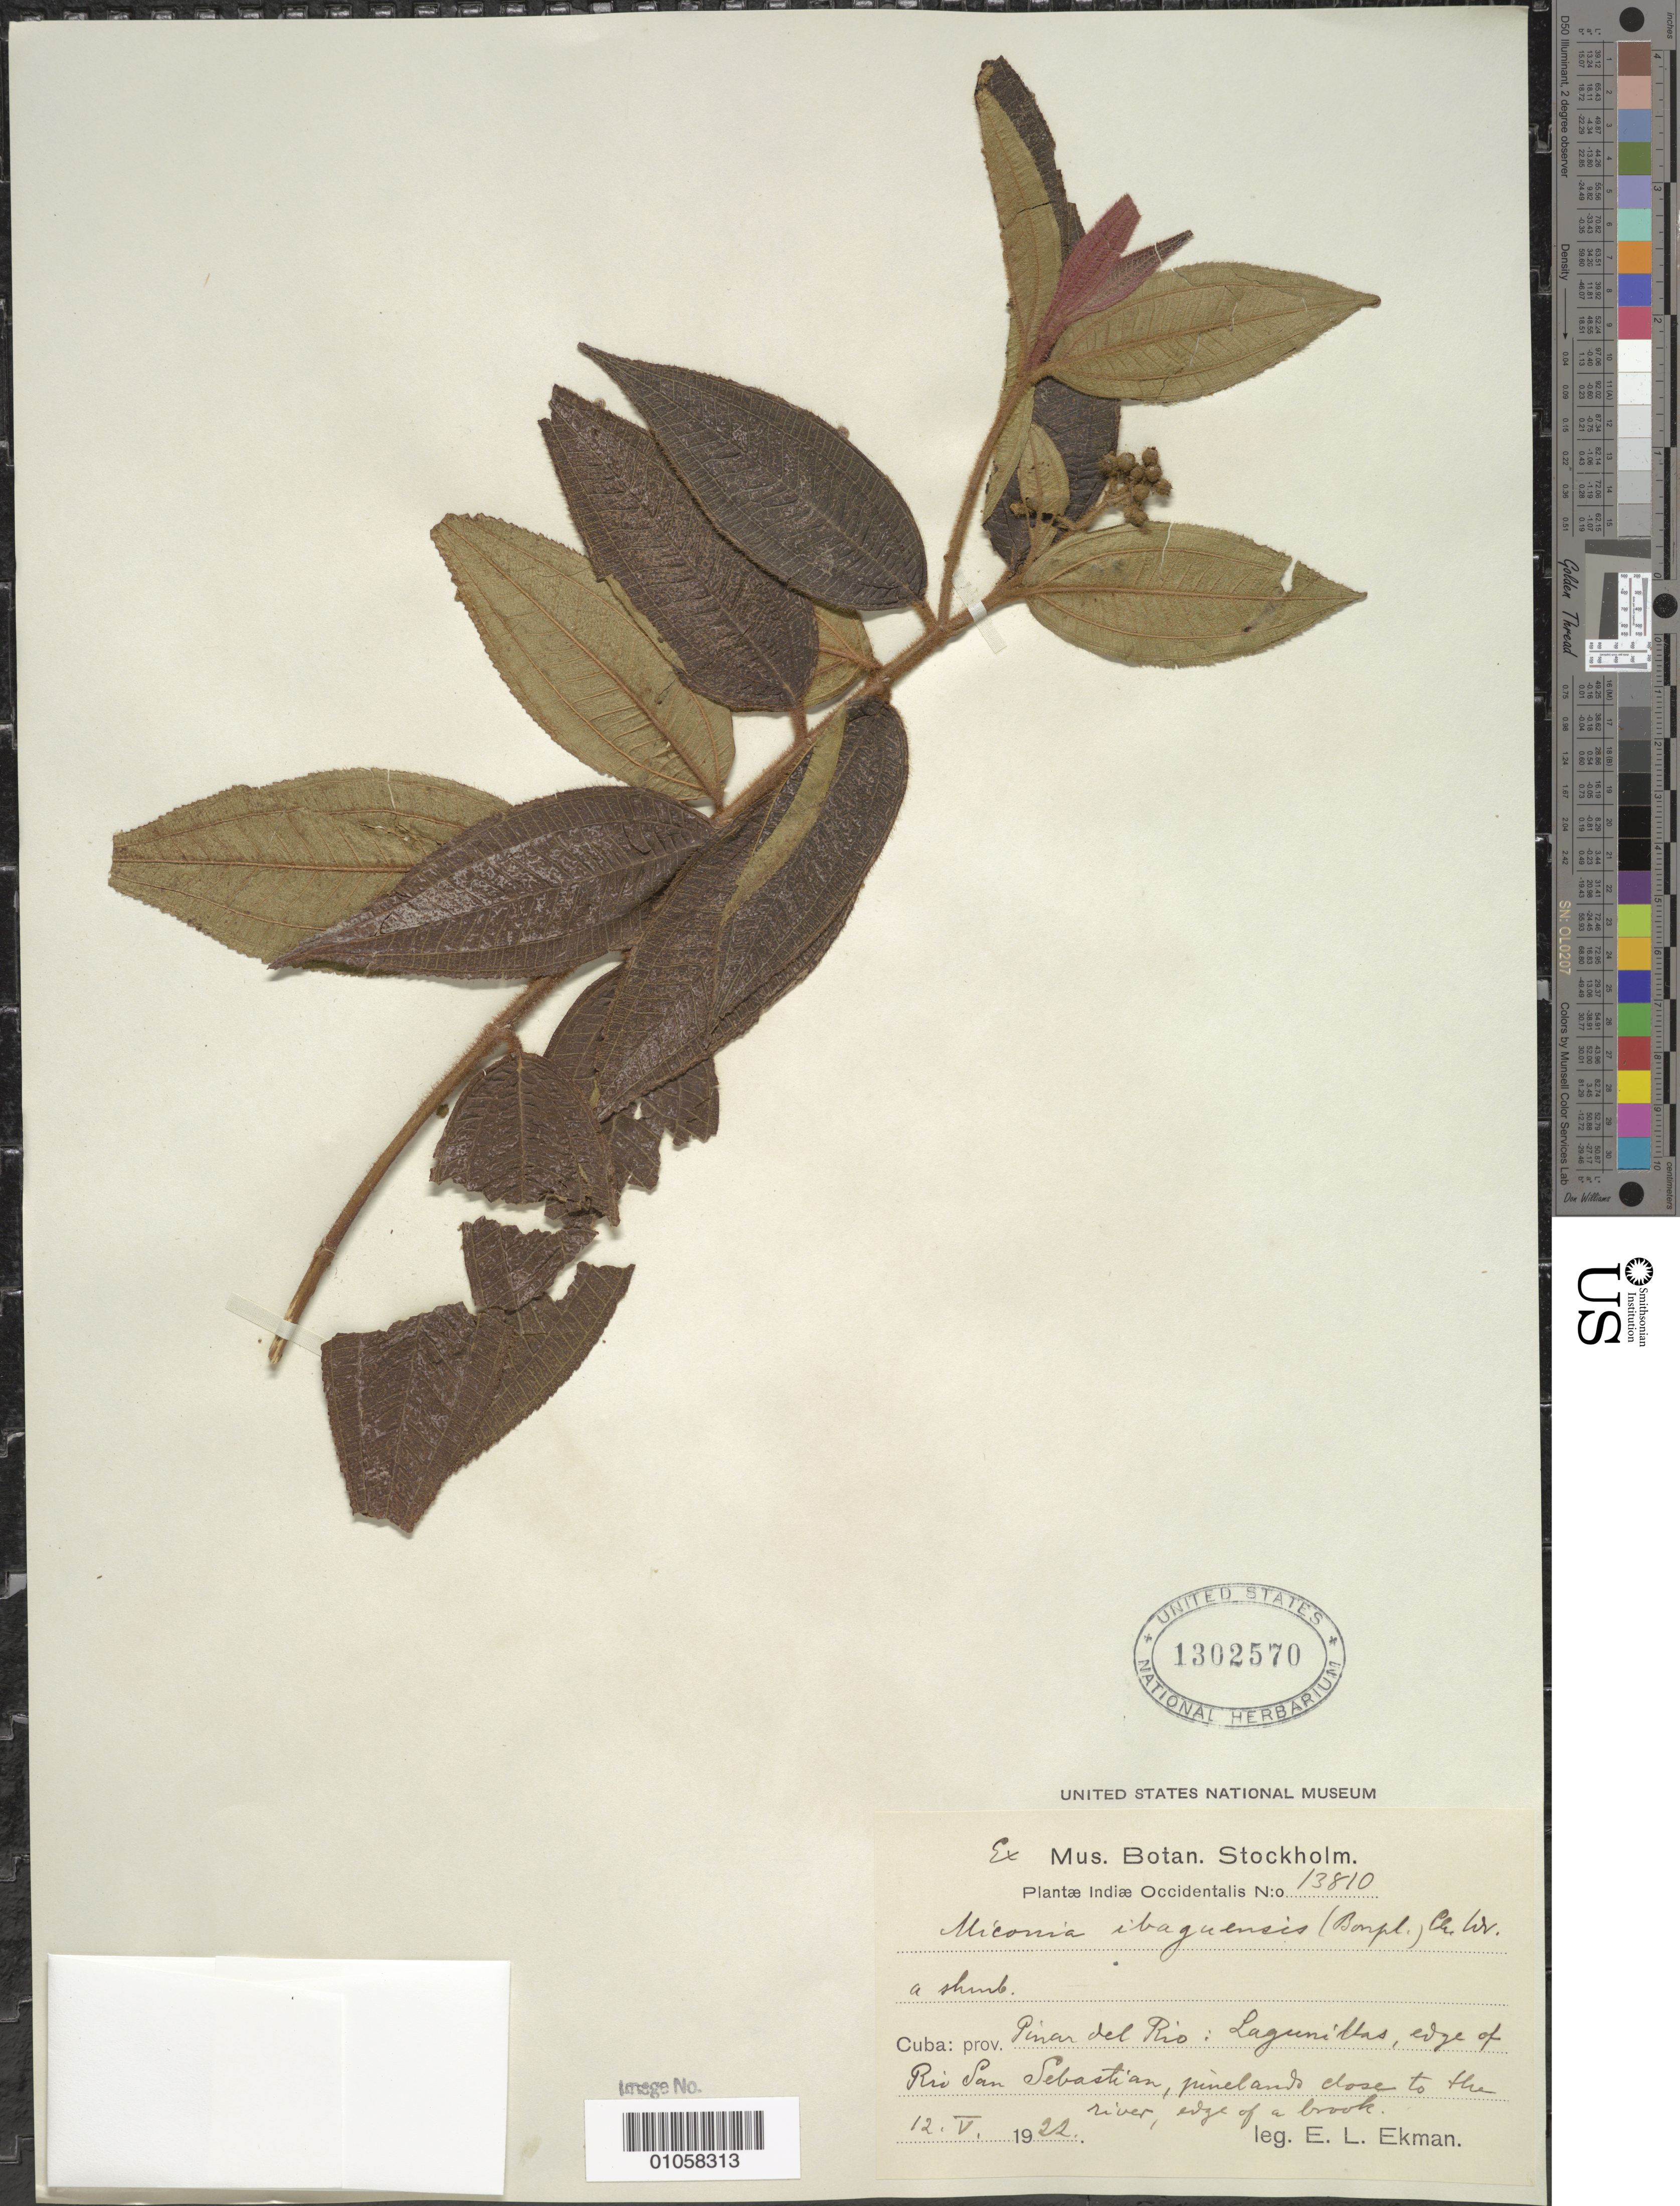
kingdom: Plantae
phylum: Tracheophyta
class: Magnoliopsida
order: Myrtales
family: Melastomataceae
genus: Miconia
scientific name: Miconia ibaguensis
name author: (Bonpl.) Triana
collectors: E. L. Ekman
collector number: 13810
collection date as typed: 12 May 1922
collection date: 1922-05-12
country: Cuba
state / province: Pinar del Río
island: Cuba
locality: Lagunillas, edge of Río San Sebastian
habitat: Pinelands close to the river, edge of a brook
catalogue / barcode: US 1302570